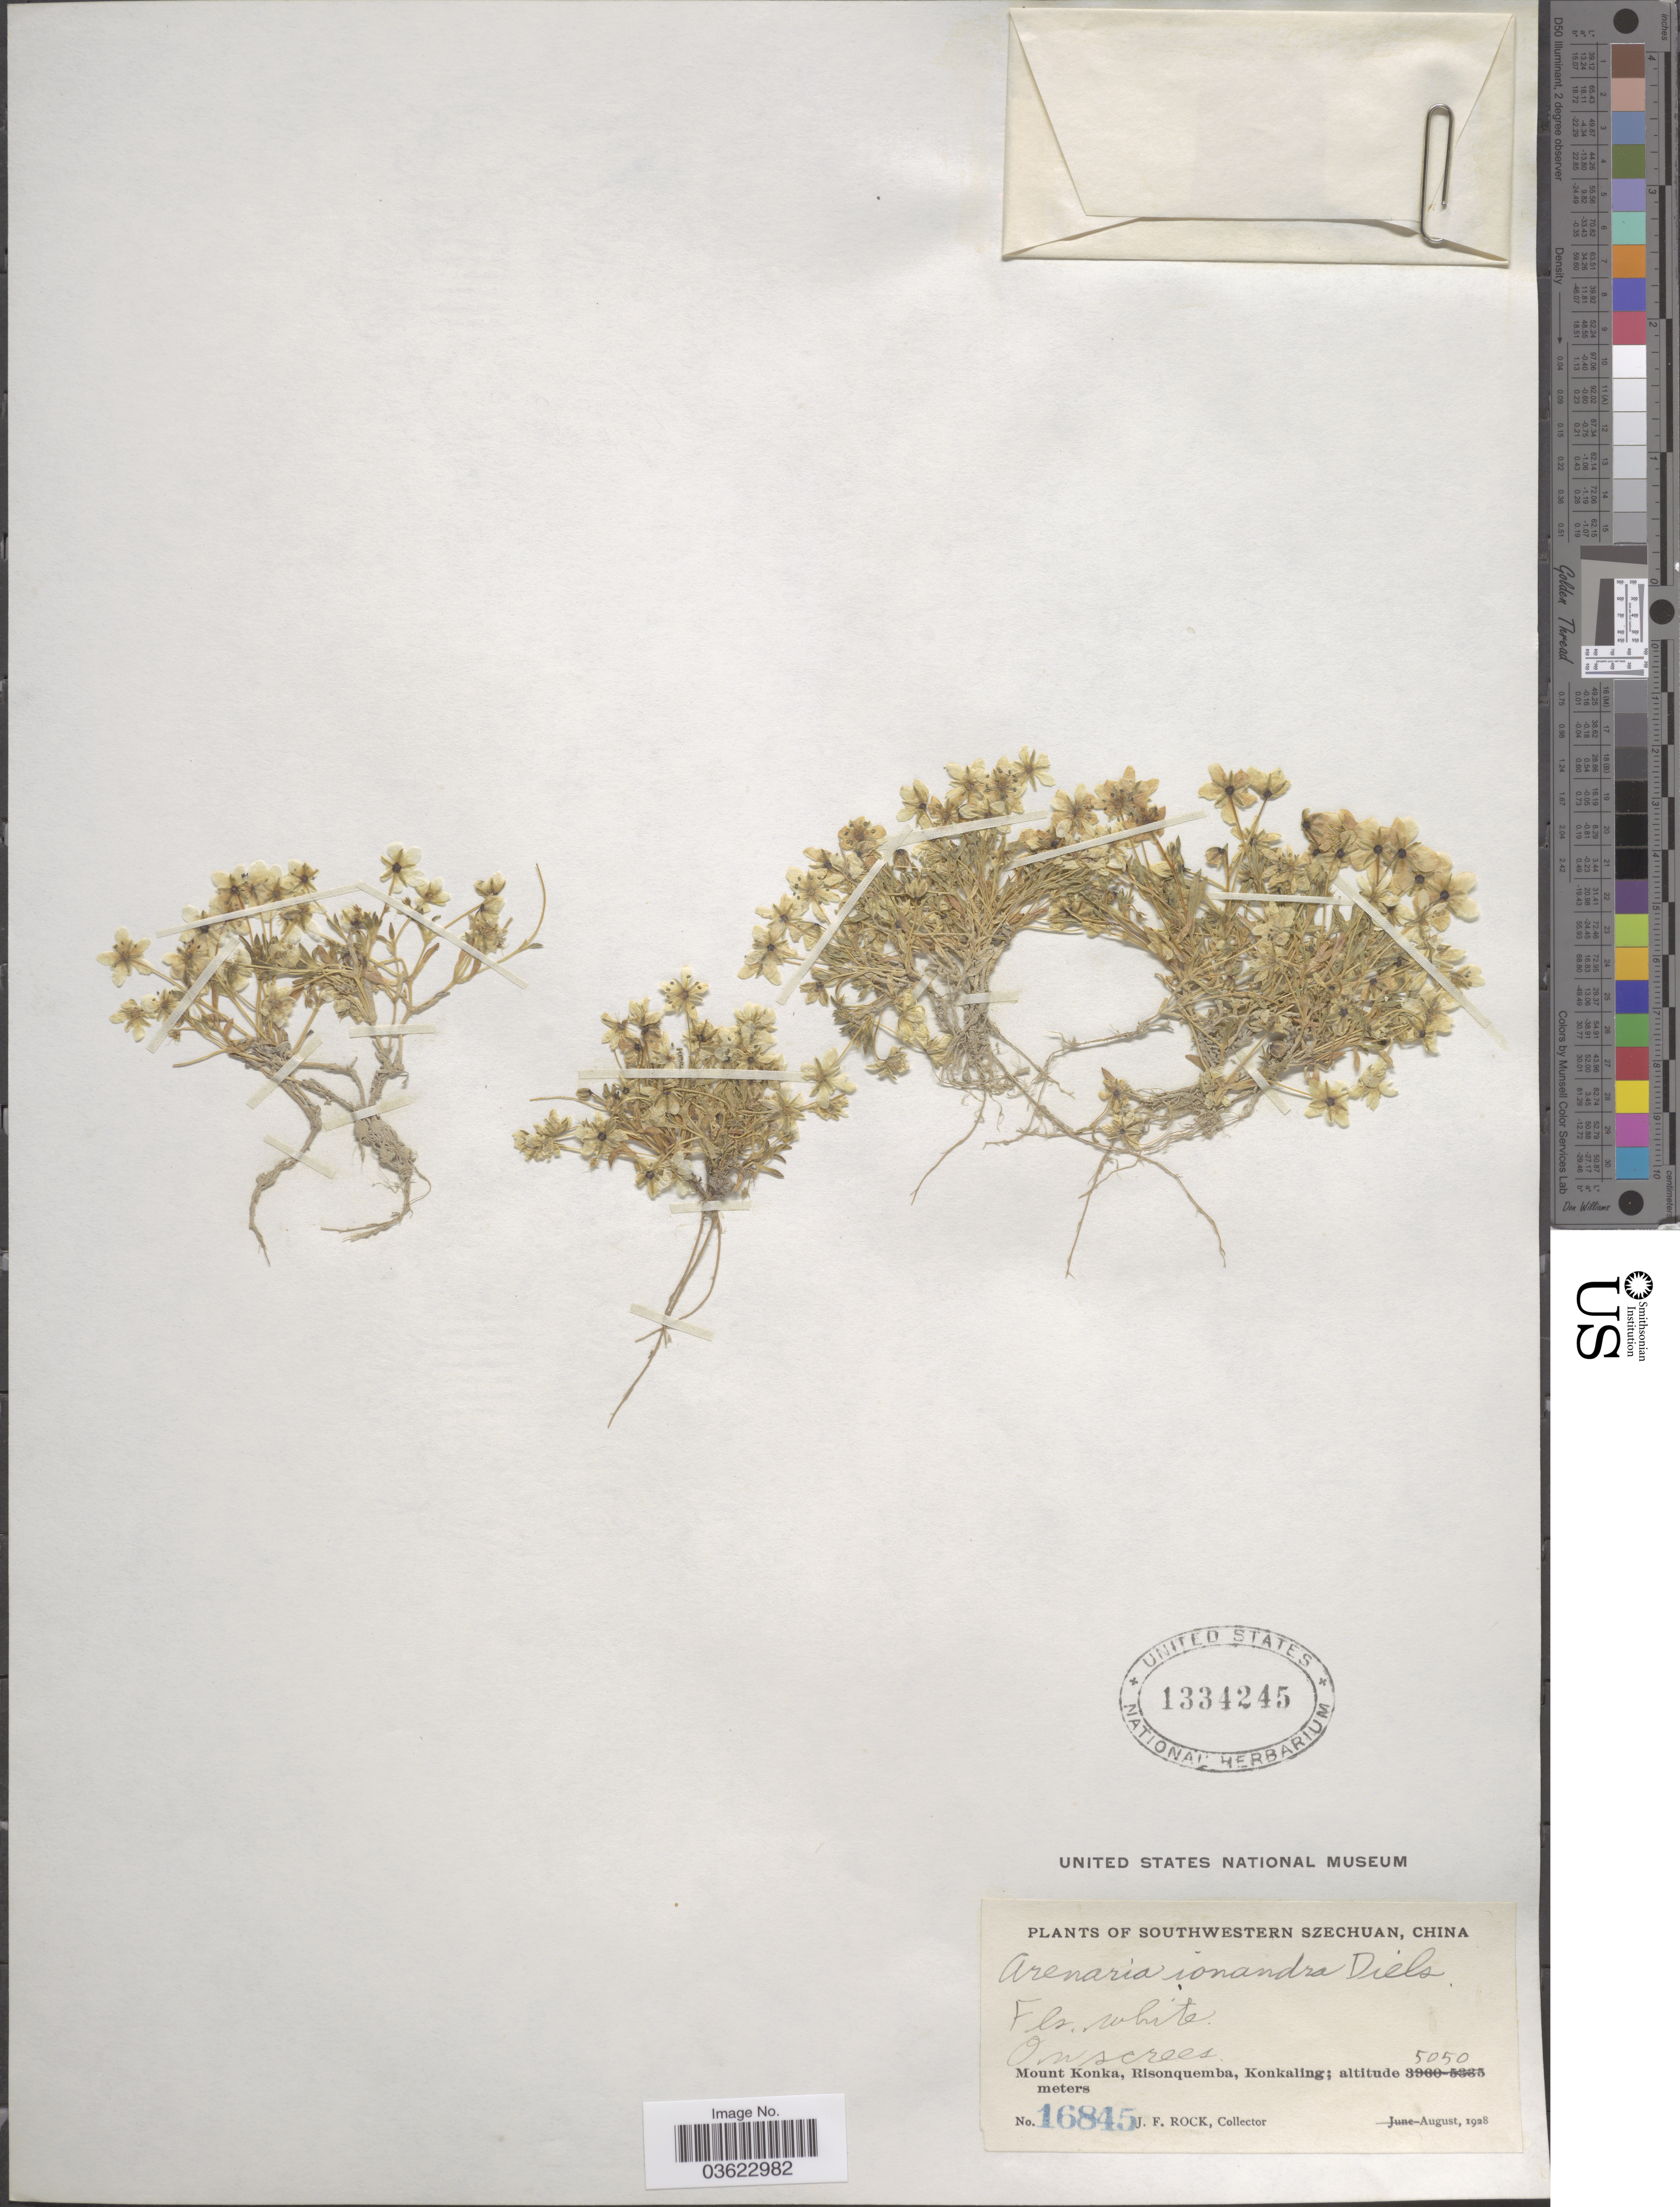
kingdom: Plantae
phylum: Tracheophyta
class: Magnoliopsida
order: Caryophyllales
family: Caryophyllaceae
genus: Arenaria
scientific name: Arenaria ionandra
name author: Diels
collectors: J. Rock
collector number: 16845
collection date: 1928-08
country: China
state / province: Sichuan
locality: Southwestern Szechuan. Mount Konka, Risonquemba, Konkaling.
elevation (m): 5050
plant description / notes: Leaf tissue sampled for DNA sequencing.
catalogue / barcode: US 1334245